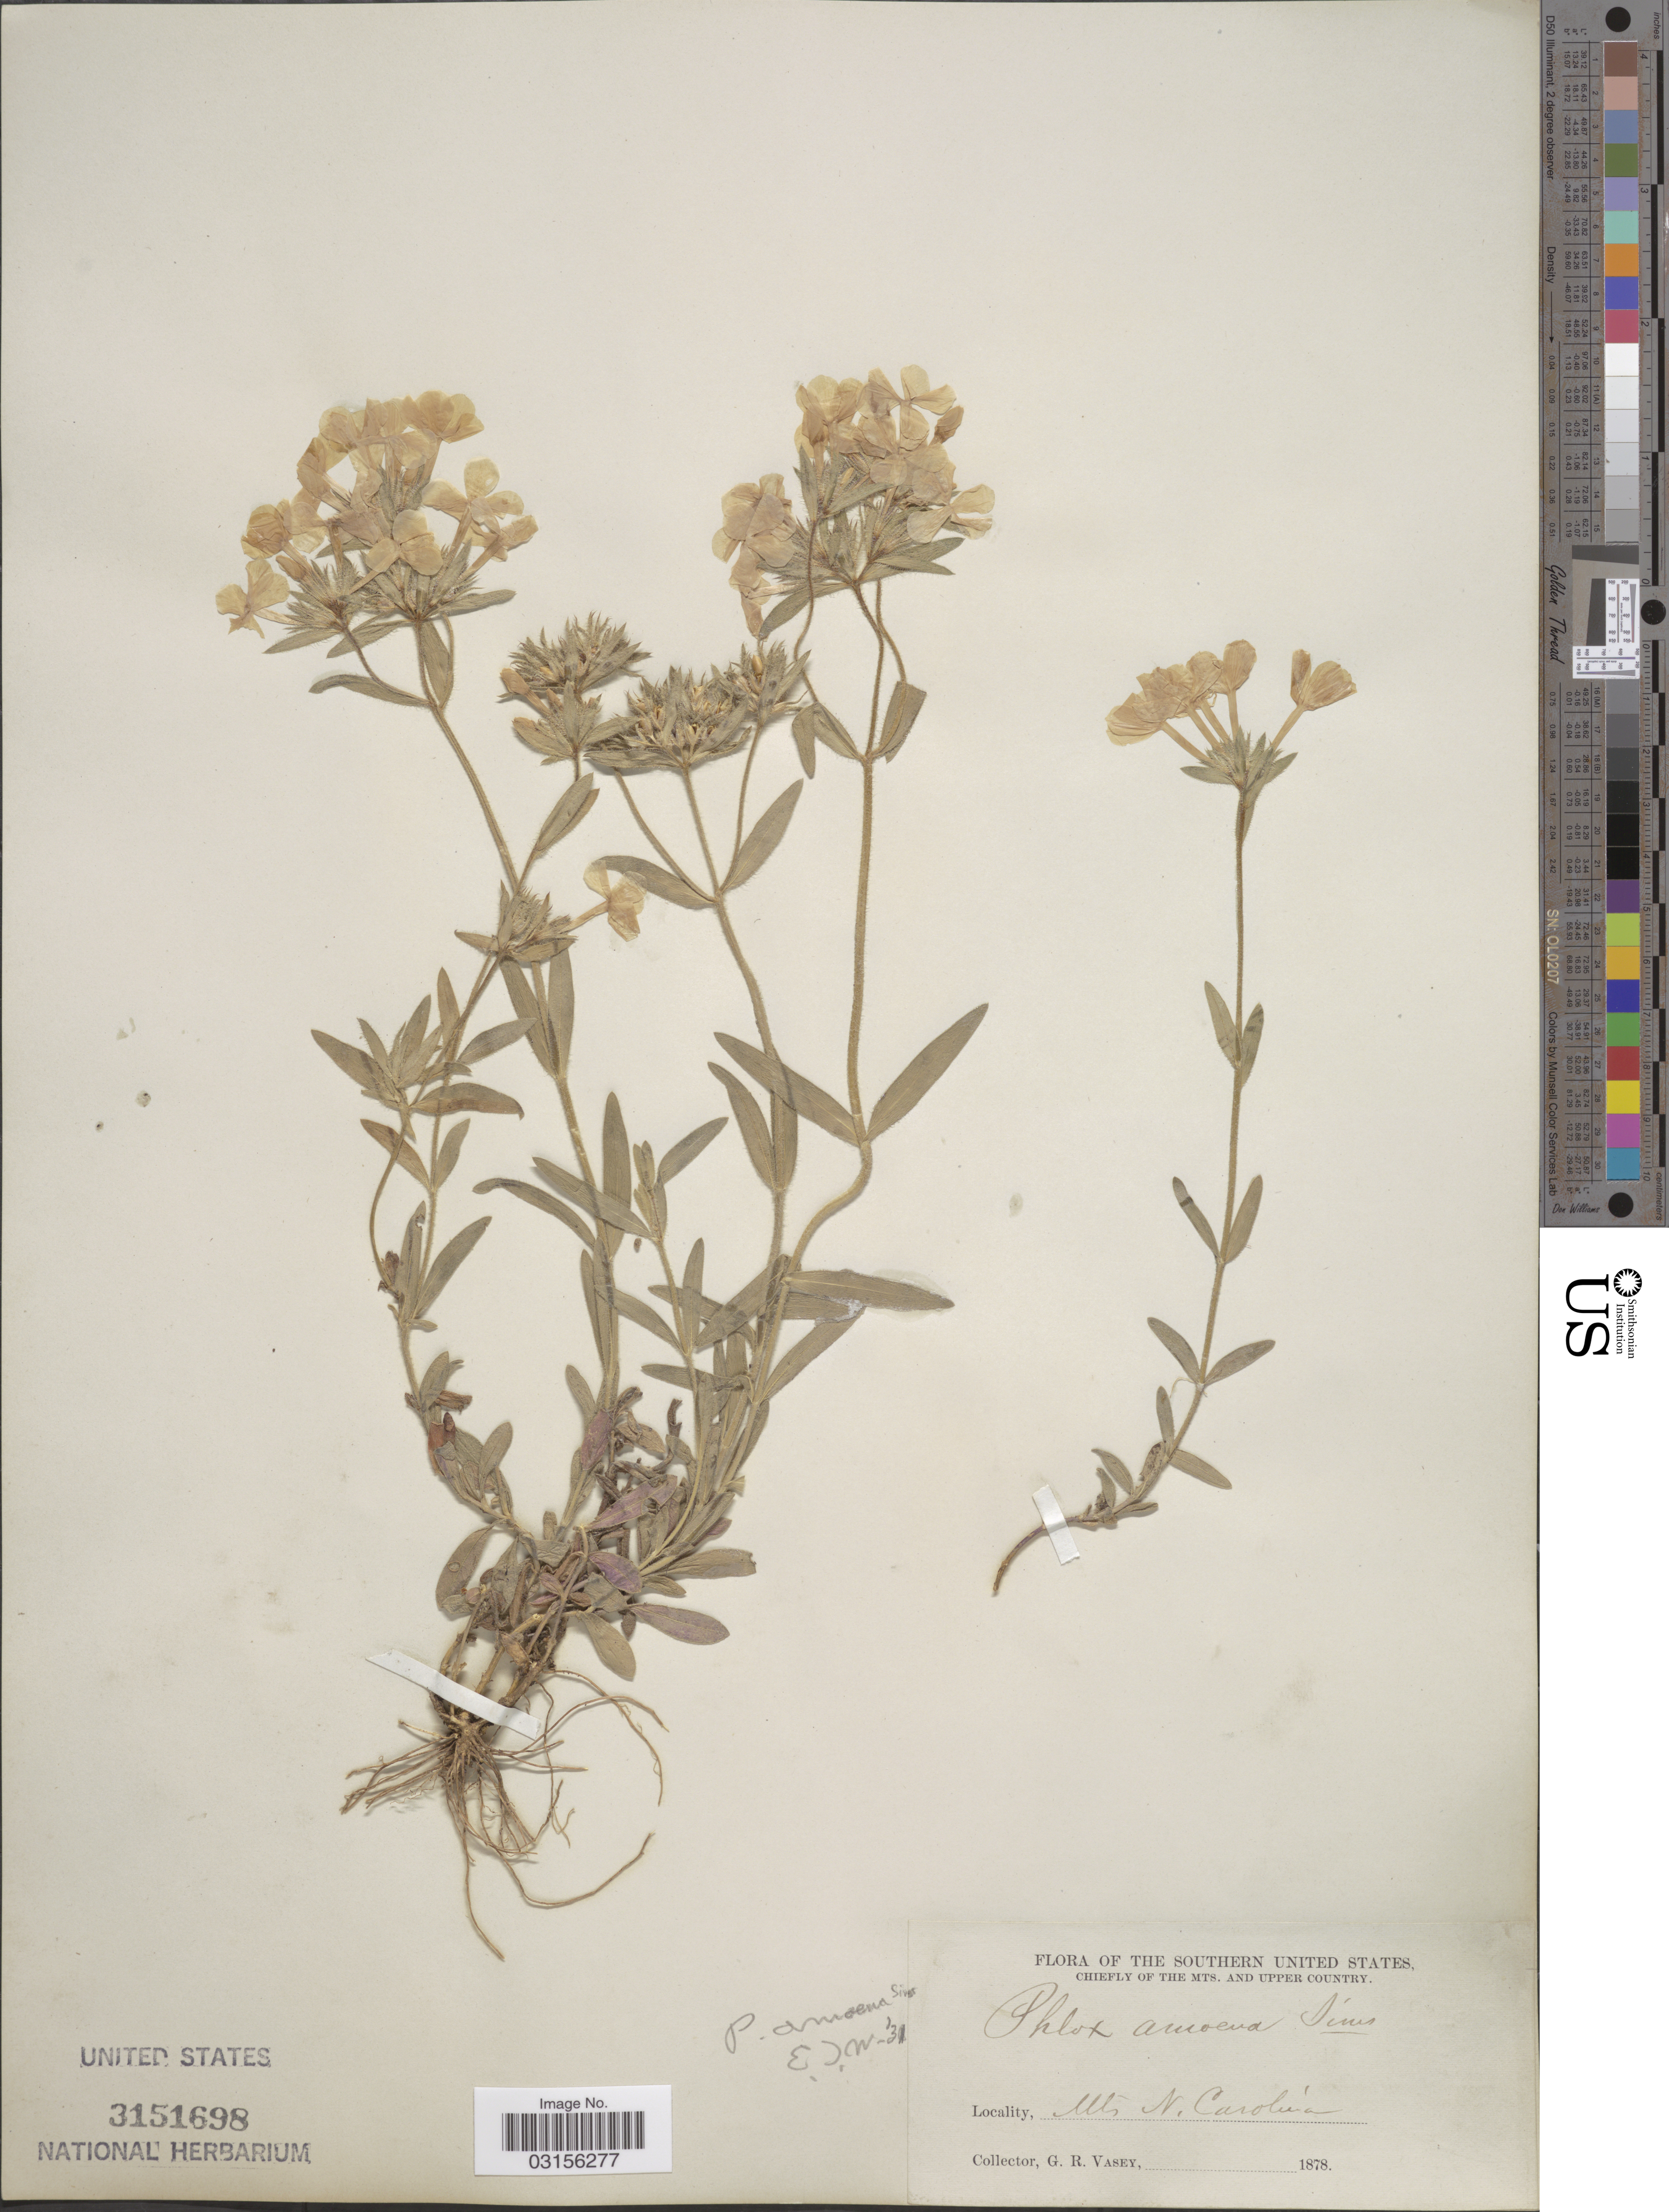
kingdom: Plantae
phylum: Tracheophyta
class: Magnoliopsida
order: Ericales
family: Polemoniaceae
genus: Phlox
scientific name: Phlox amoena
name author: Sims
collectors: G. R. Vasey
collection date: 1878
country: United States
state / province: North Carolina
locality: The Southern United States. Mts. N. Carolina.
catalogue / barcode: US 3151698